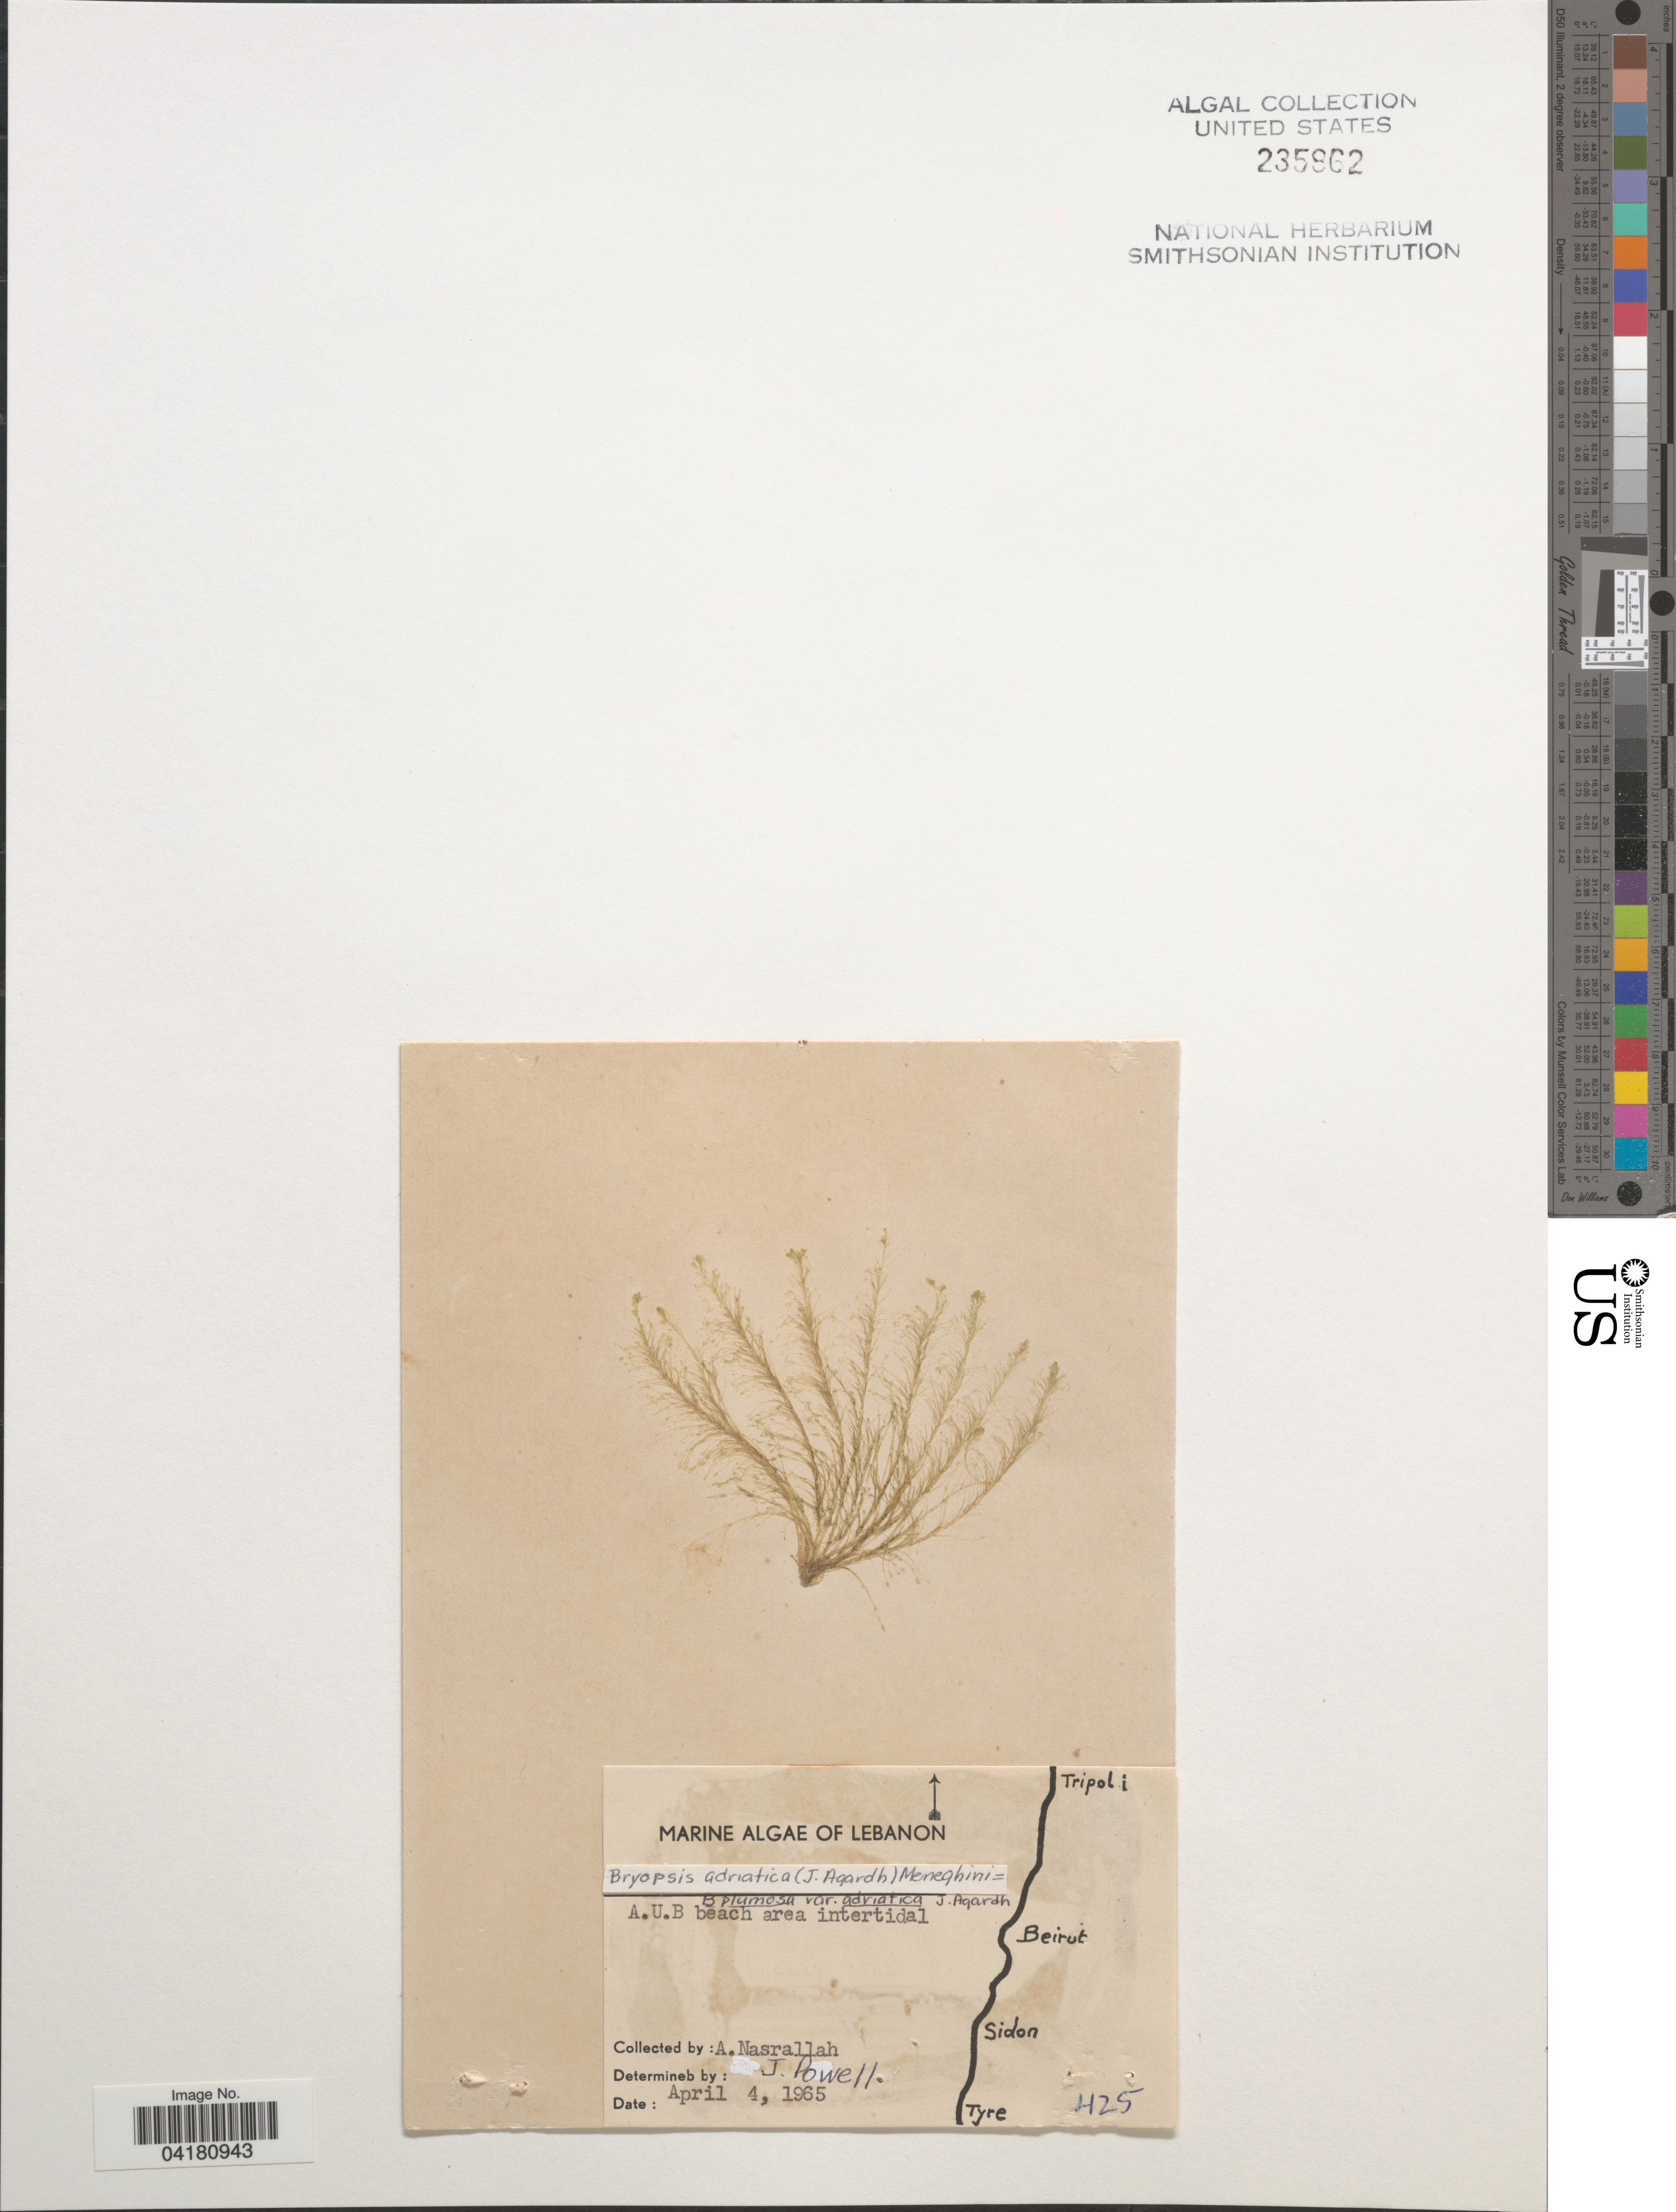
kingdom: Plantae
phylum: Chlorophyta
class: Ulvophyceae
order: Bryopsidales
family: Bryopsidaceae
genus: Bryopsis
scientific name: Bryopsis plumosa var. adriatica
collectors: A. Nasrallah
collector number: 425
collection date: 1965-04-04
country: Lebanon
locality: A.U.B. beach area intertidal.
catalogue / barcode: US 235962